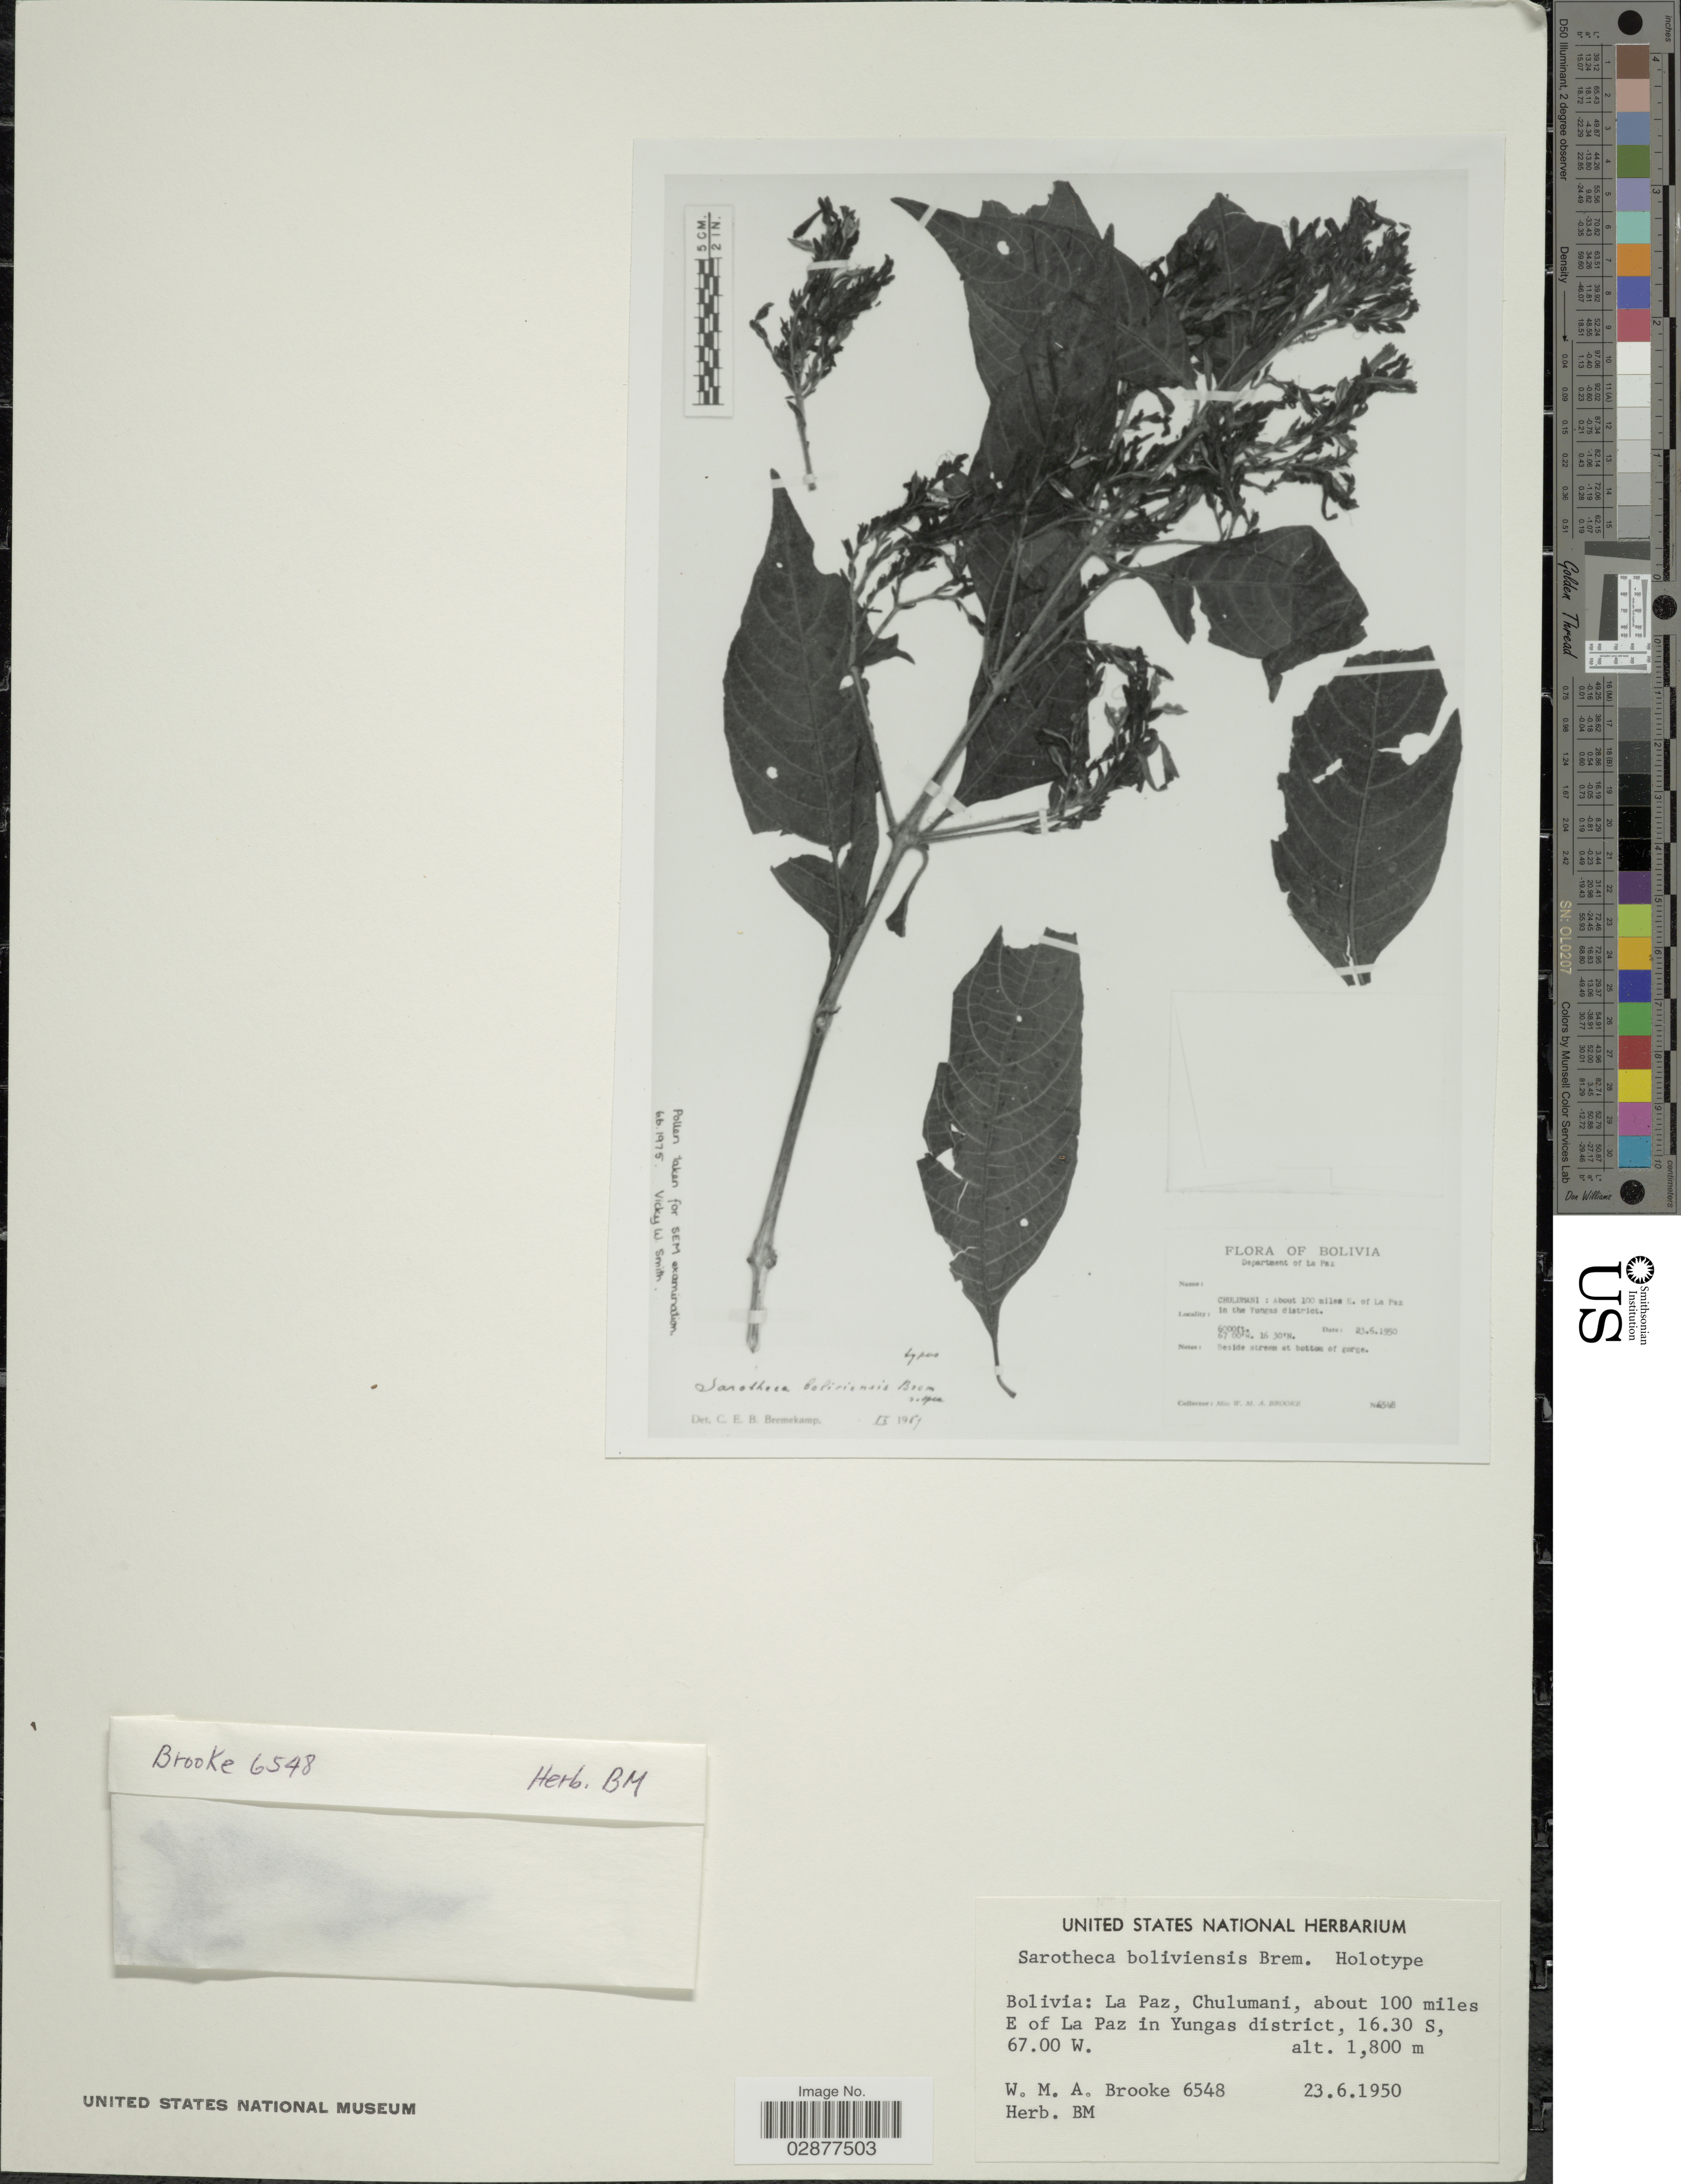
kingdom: Plantae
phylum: Tracheophyta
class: Magnoliopsida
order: Lamiales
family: Acanthaceae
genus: Justicia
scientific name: Justicia boliviensis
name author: (Bremek.) V.A.W. Graham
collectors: W. Brooke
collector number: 6548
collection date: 1950-06-23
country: Bolivia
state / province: La Paz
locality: Department of La Paz. Chulumani, about 100 miles E of La Paz in Yungas district.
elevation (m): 1800